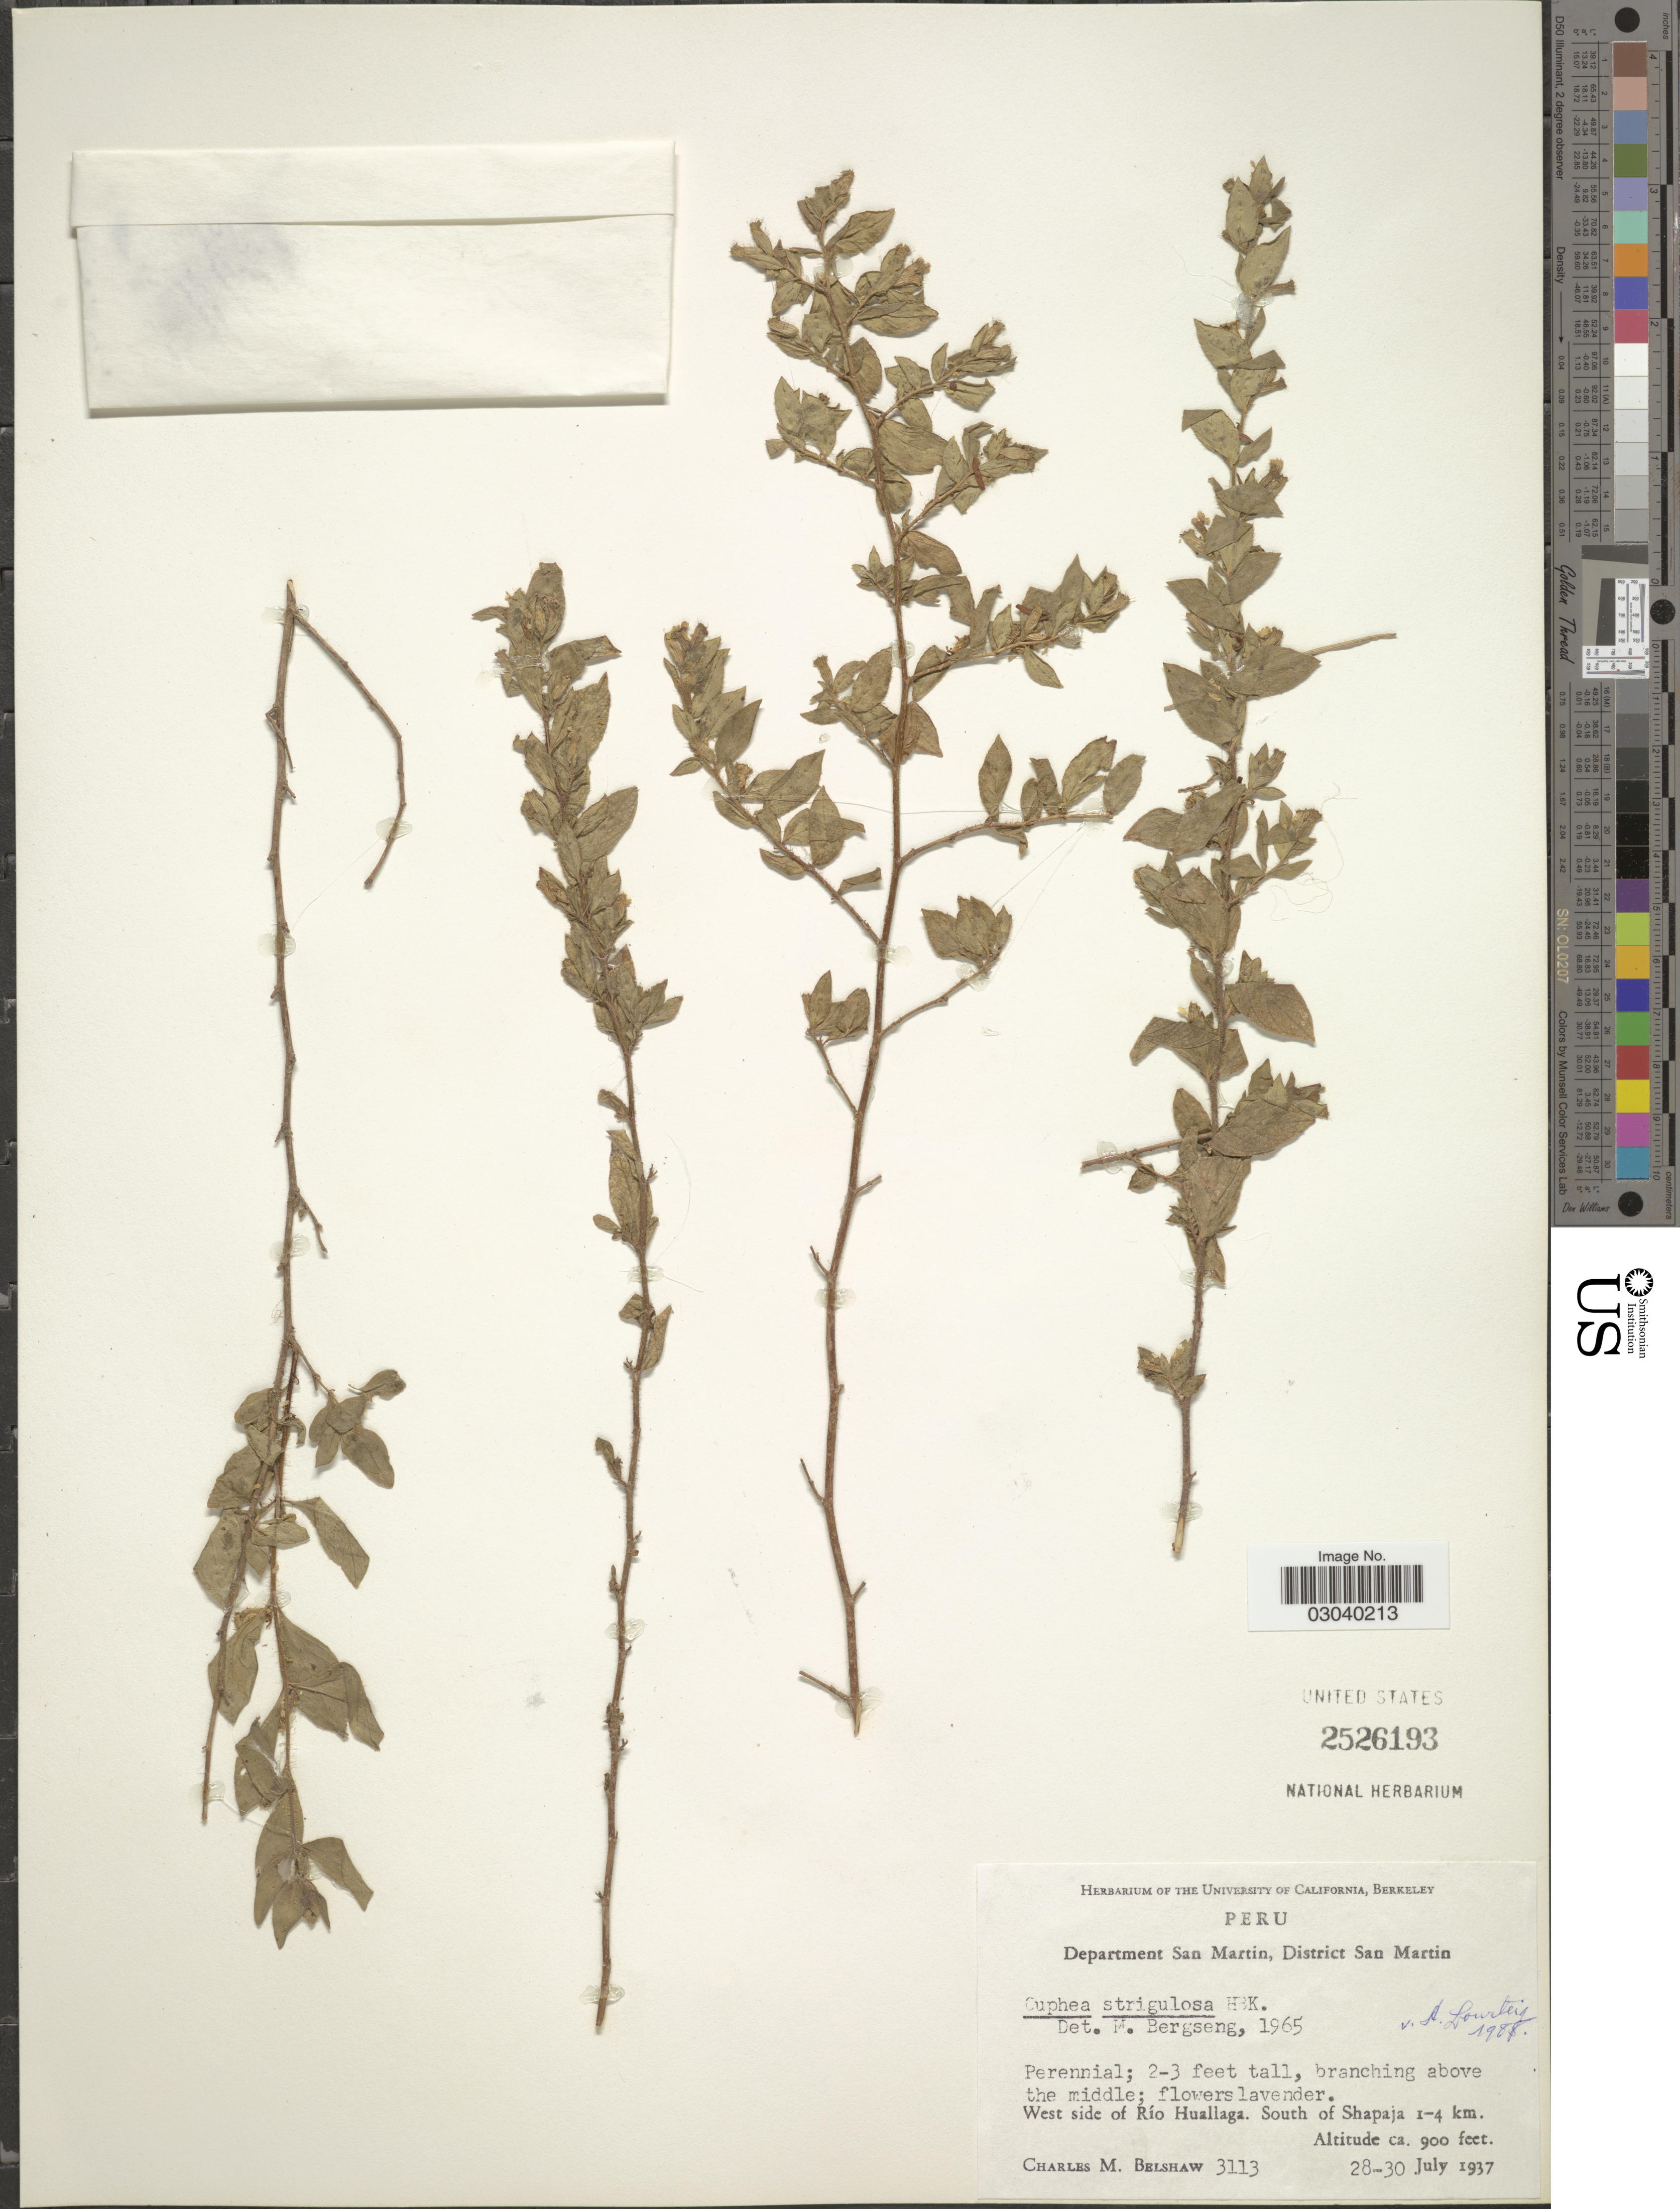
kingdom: Plantae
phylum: Tracheophyta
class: Magnoliopsida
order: Myrtales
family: Lythraceae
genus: Cuphea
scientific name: Cuphea strigulosa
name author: Kunth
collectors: C. Shaw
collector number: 3113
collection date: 1937-07-28/1937-07-30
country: Peru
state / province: San Martín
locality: Department San Martin, District San Martin, West side of Río Huallaga. South of Shapaja 1-4 km.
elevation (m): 274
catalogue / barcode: US 2526193